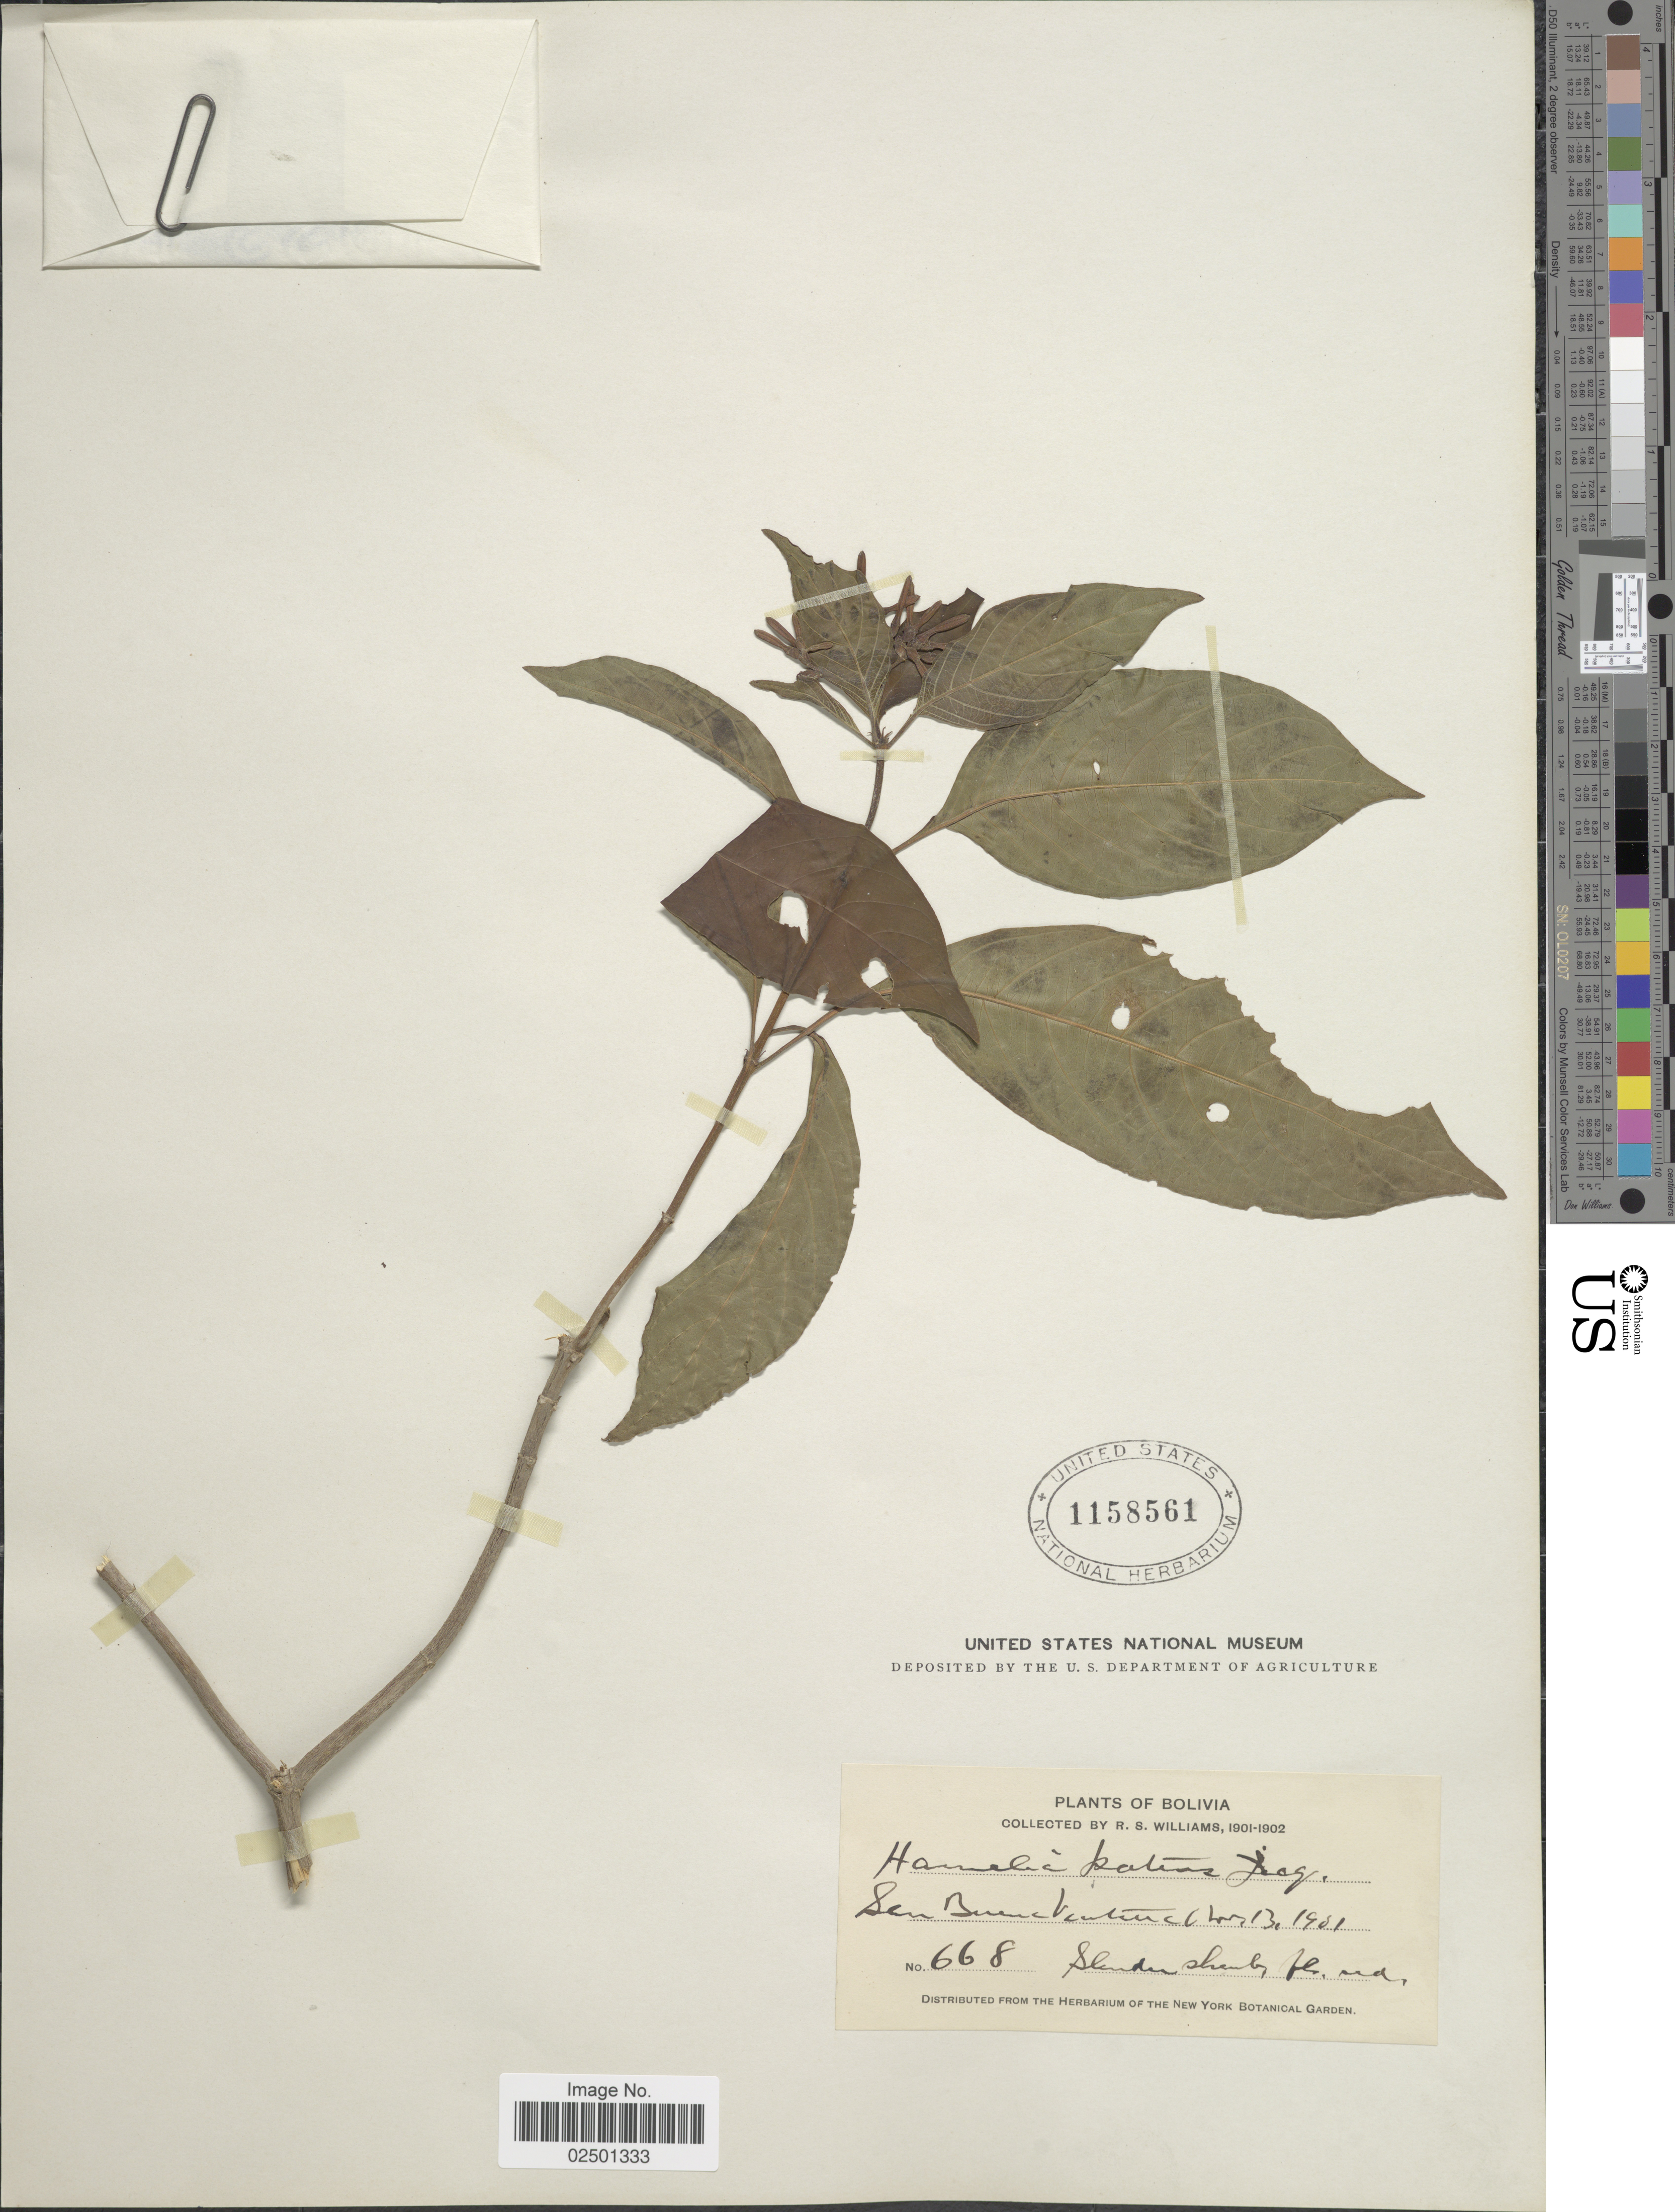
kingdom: Plantae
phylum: Tracheophyta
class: Magnoliopsida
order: Gentianales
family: Rubiaceae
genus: Hamelia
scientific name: Hamelia patens var. patens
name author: Jacq.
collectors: R. S. Williams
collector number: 668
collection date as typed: Nov. 13, 1901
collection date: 1901-11-13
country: Bolivia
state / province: La Paz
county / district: Iturralde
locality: San Buena Ventura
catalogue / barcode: US 1158561